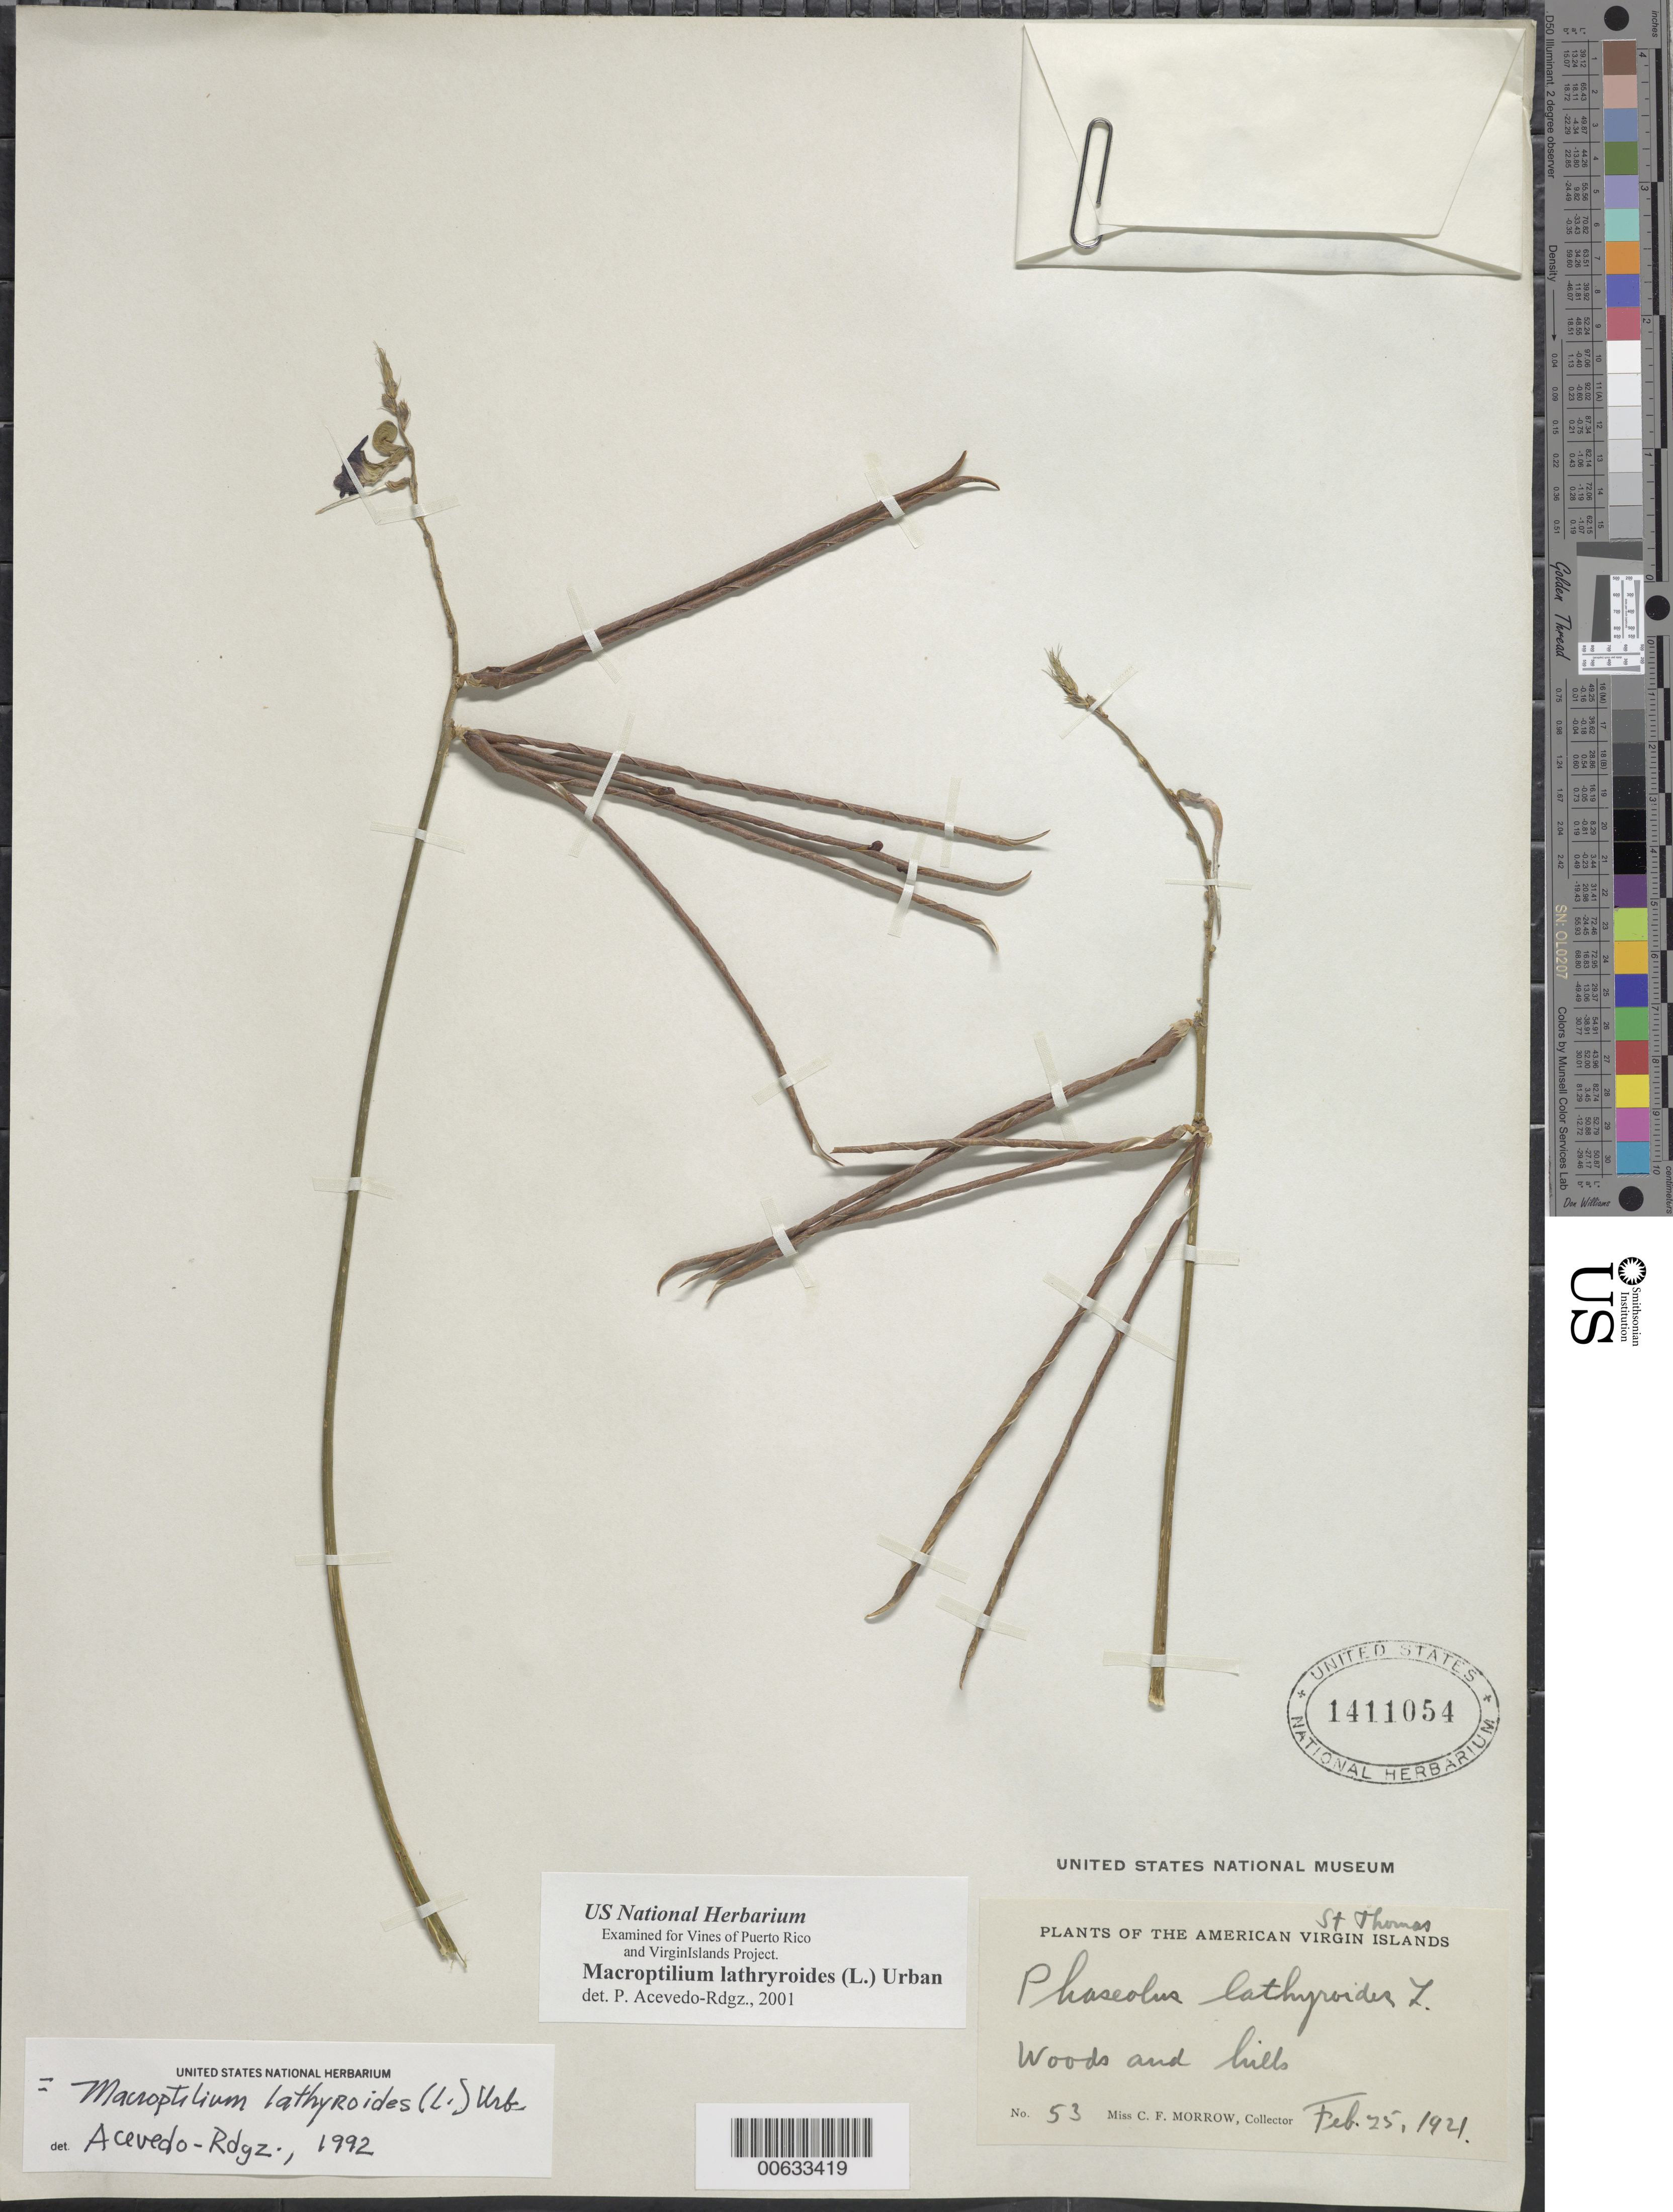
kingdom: Plantae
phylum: Tracheophyta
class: Magnoliopsida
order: Fabales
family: Fabaceae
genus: Macroptilium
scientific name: Macroptilium lathyroides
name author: (L.) Urb.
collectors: C. Morrow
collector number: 53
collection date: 1921-02-25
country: U.S. Virgin Islands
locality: American Virgin Islands, St. Thomas, woods and hills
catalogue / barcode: US 1411054